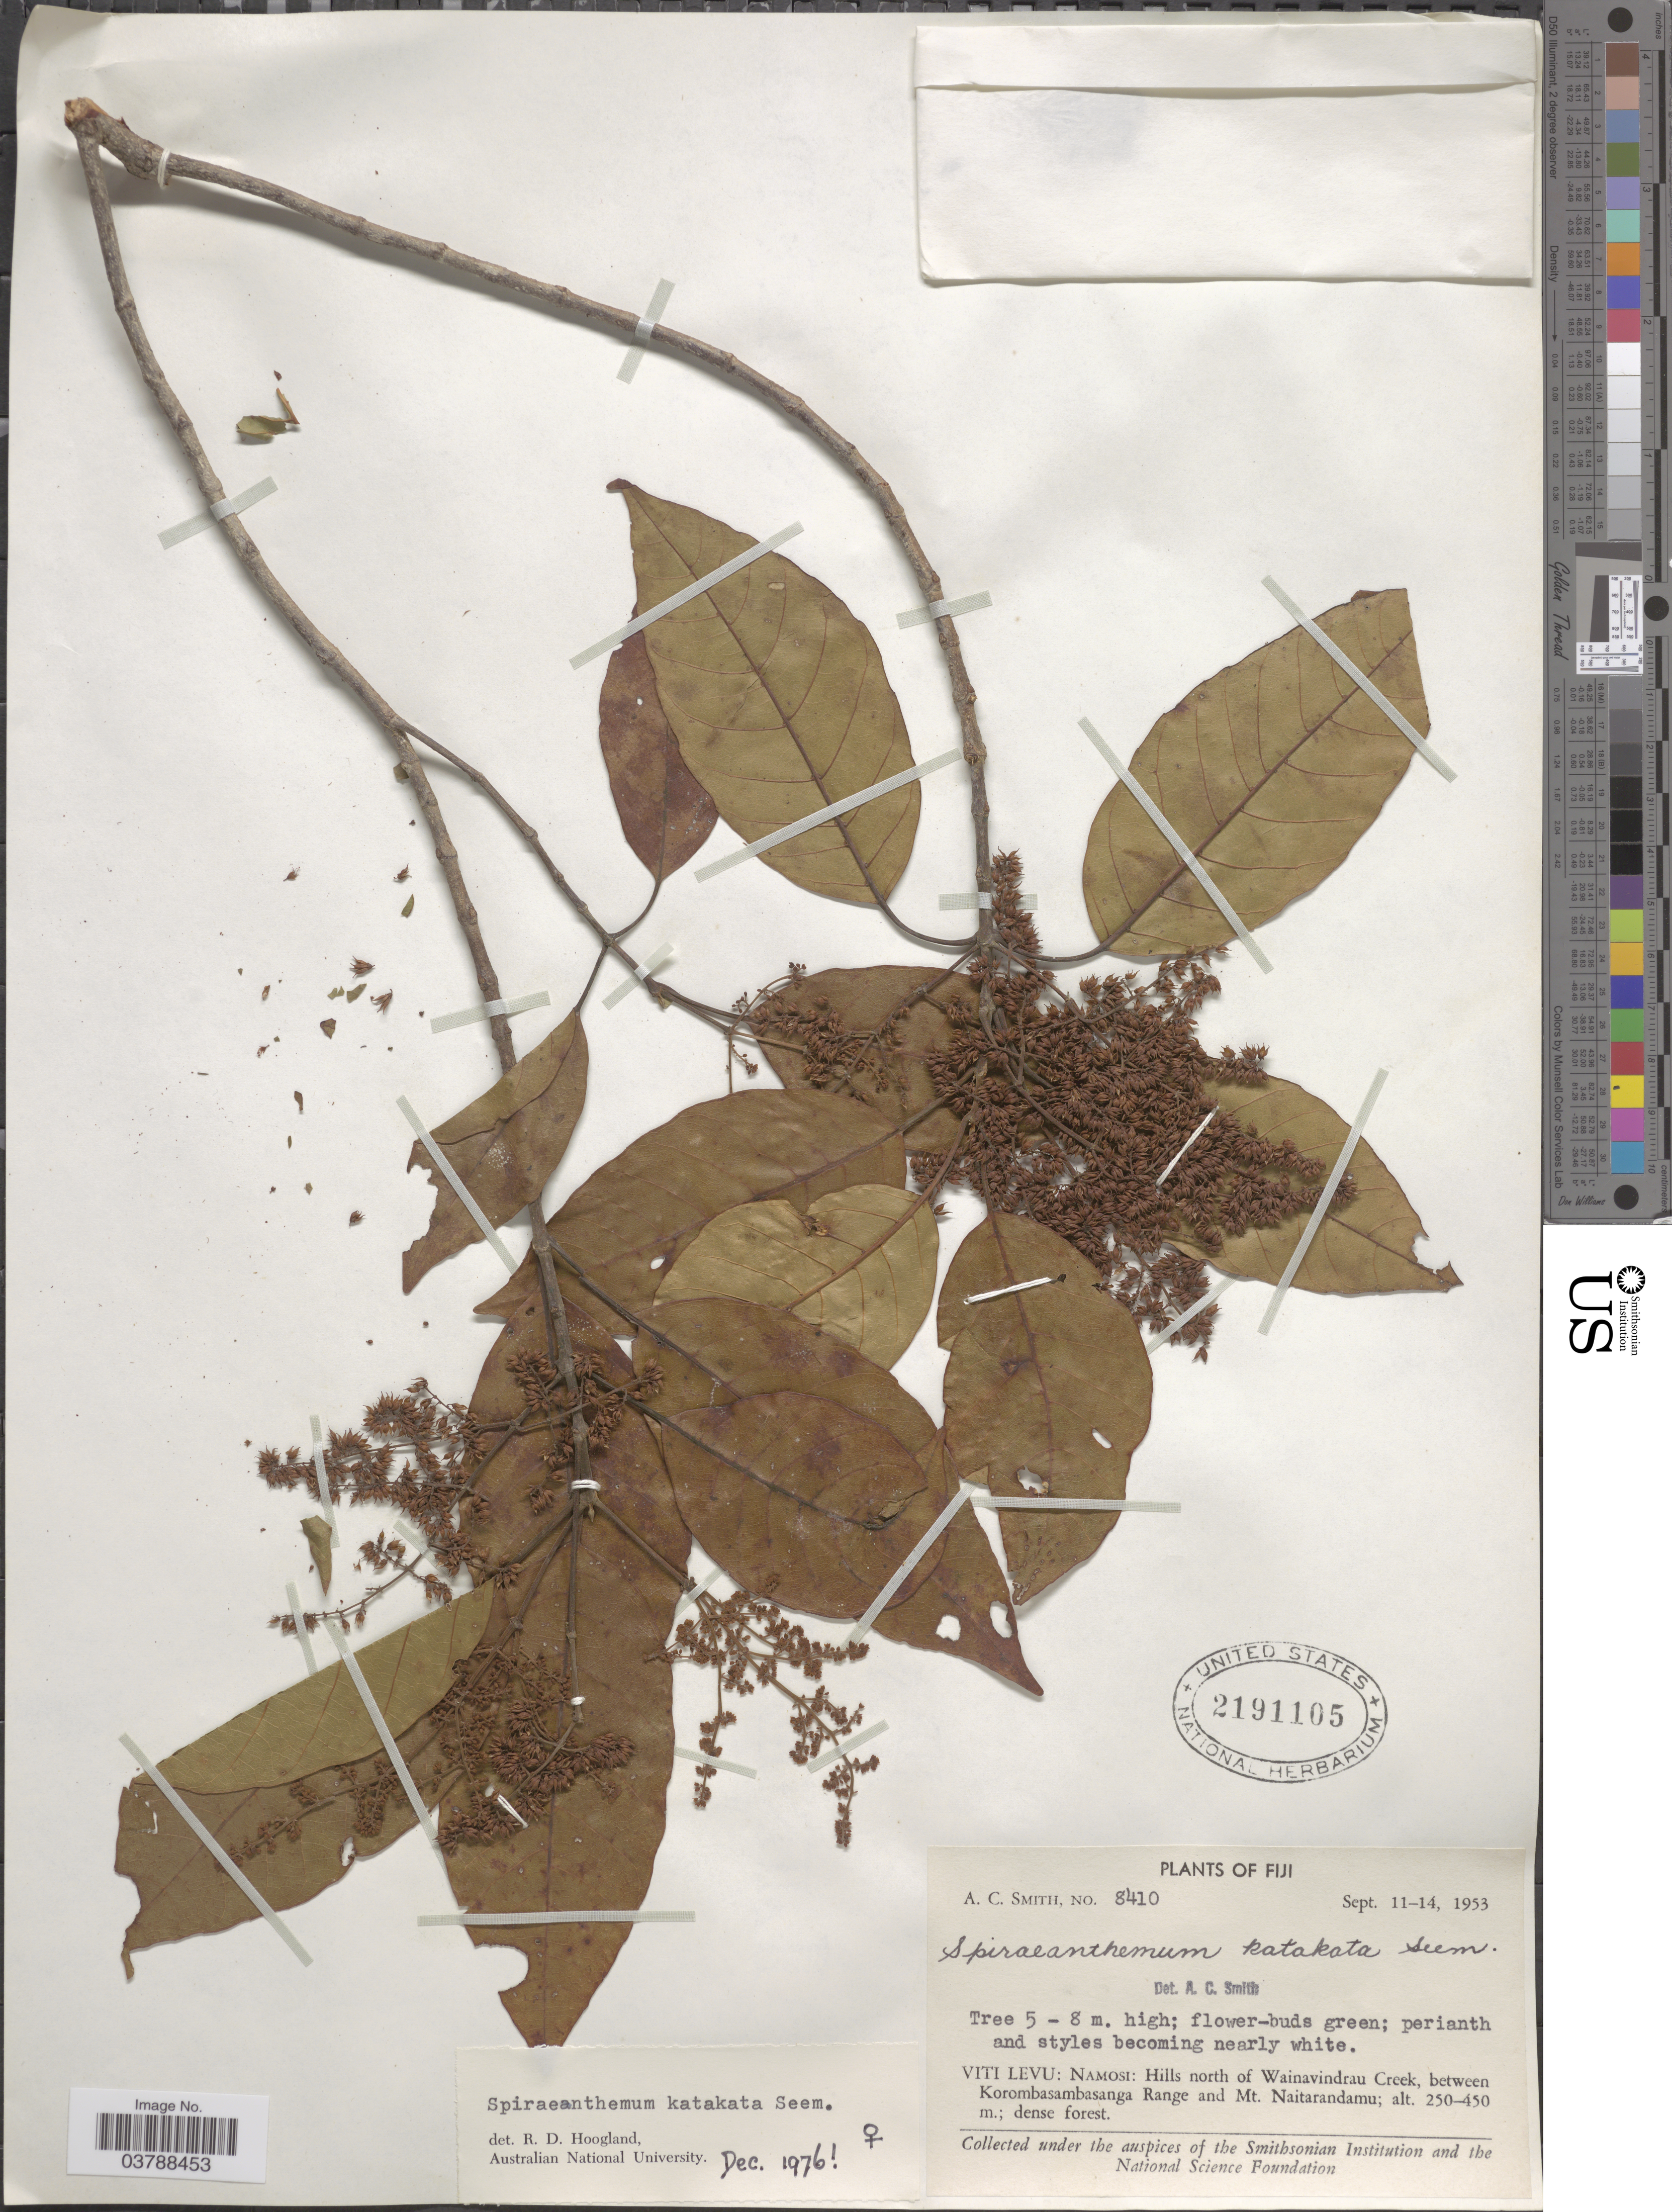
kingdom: Plantae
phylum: Tracheophyta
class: Magnoliopsida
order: Oxalidales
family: Cunoniaceae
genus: Spiraeanthemum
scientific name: Spiraeanthemum katakata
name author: Seem.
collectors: A. C. Smith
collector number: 8410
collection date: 1953-09-11/1953-09-14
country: Fiji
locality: Viti Levu: Namosi: Hills north of Wainavindrau Creek, between Korombasambasanga Range and Mt. Naitarandamu.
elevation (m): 250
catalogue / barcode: US 2191105